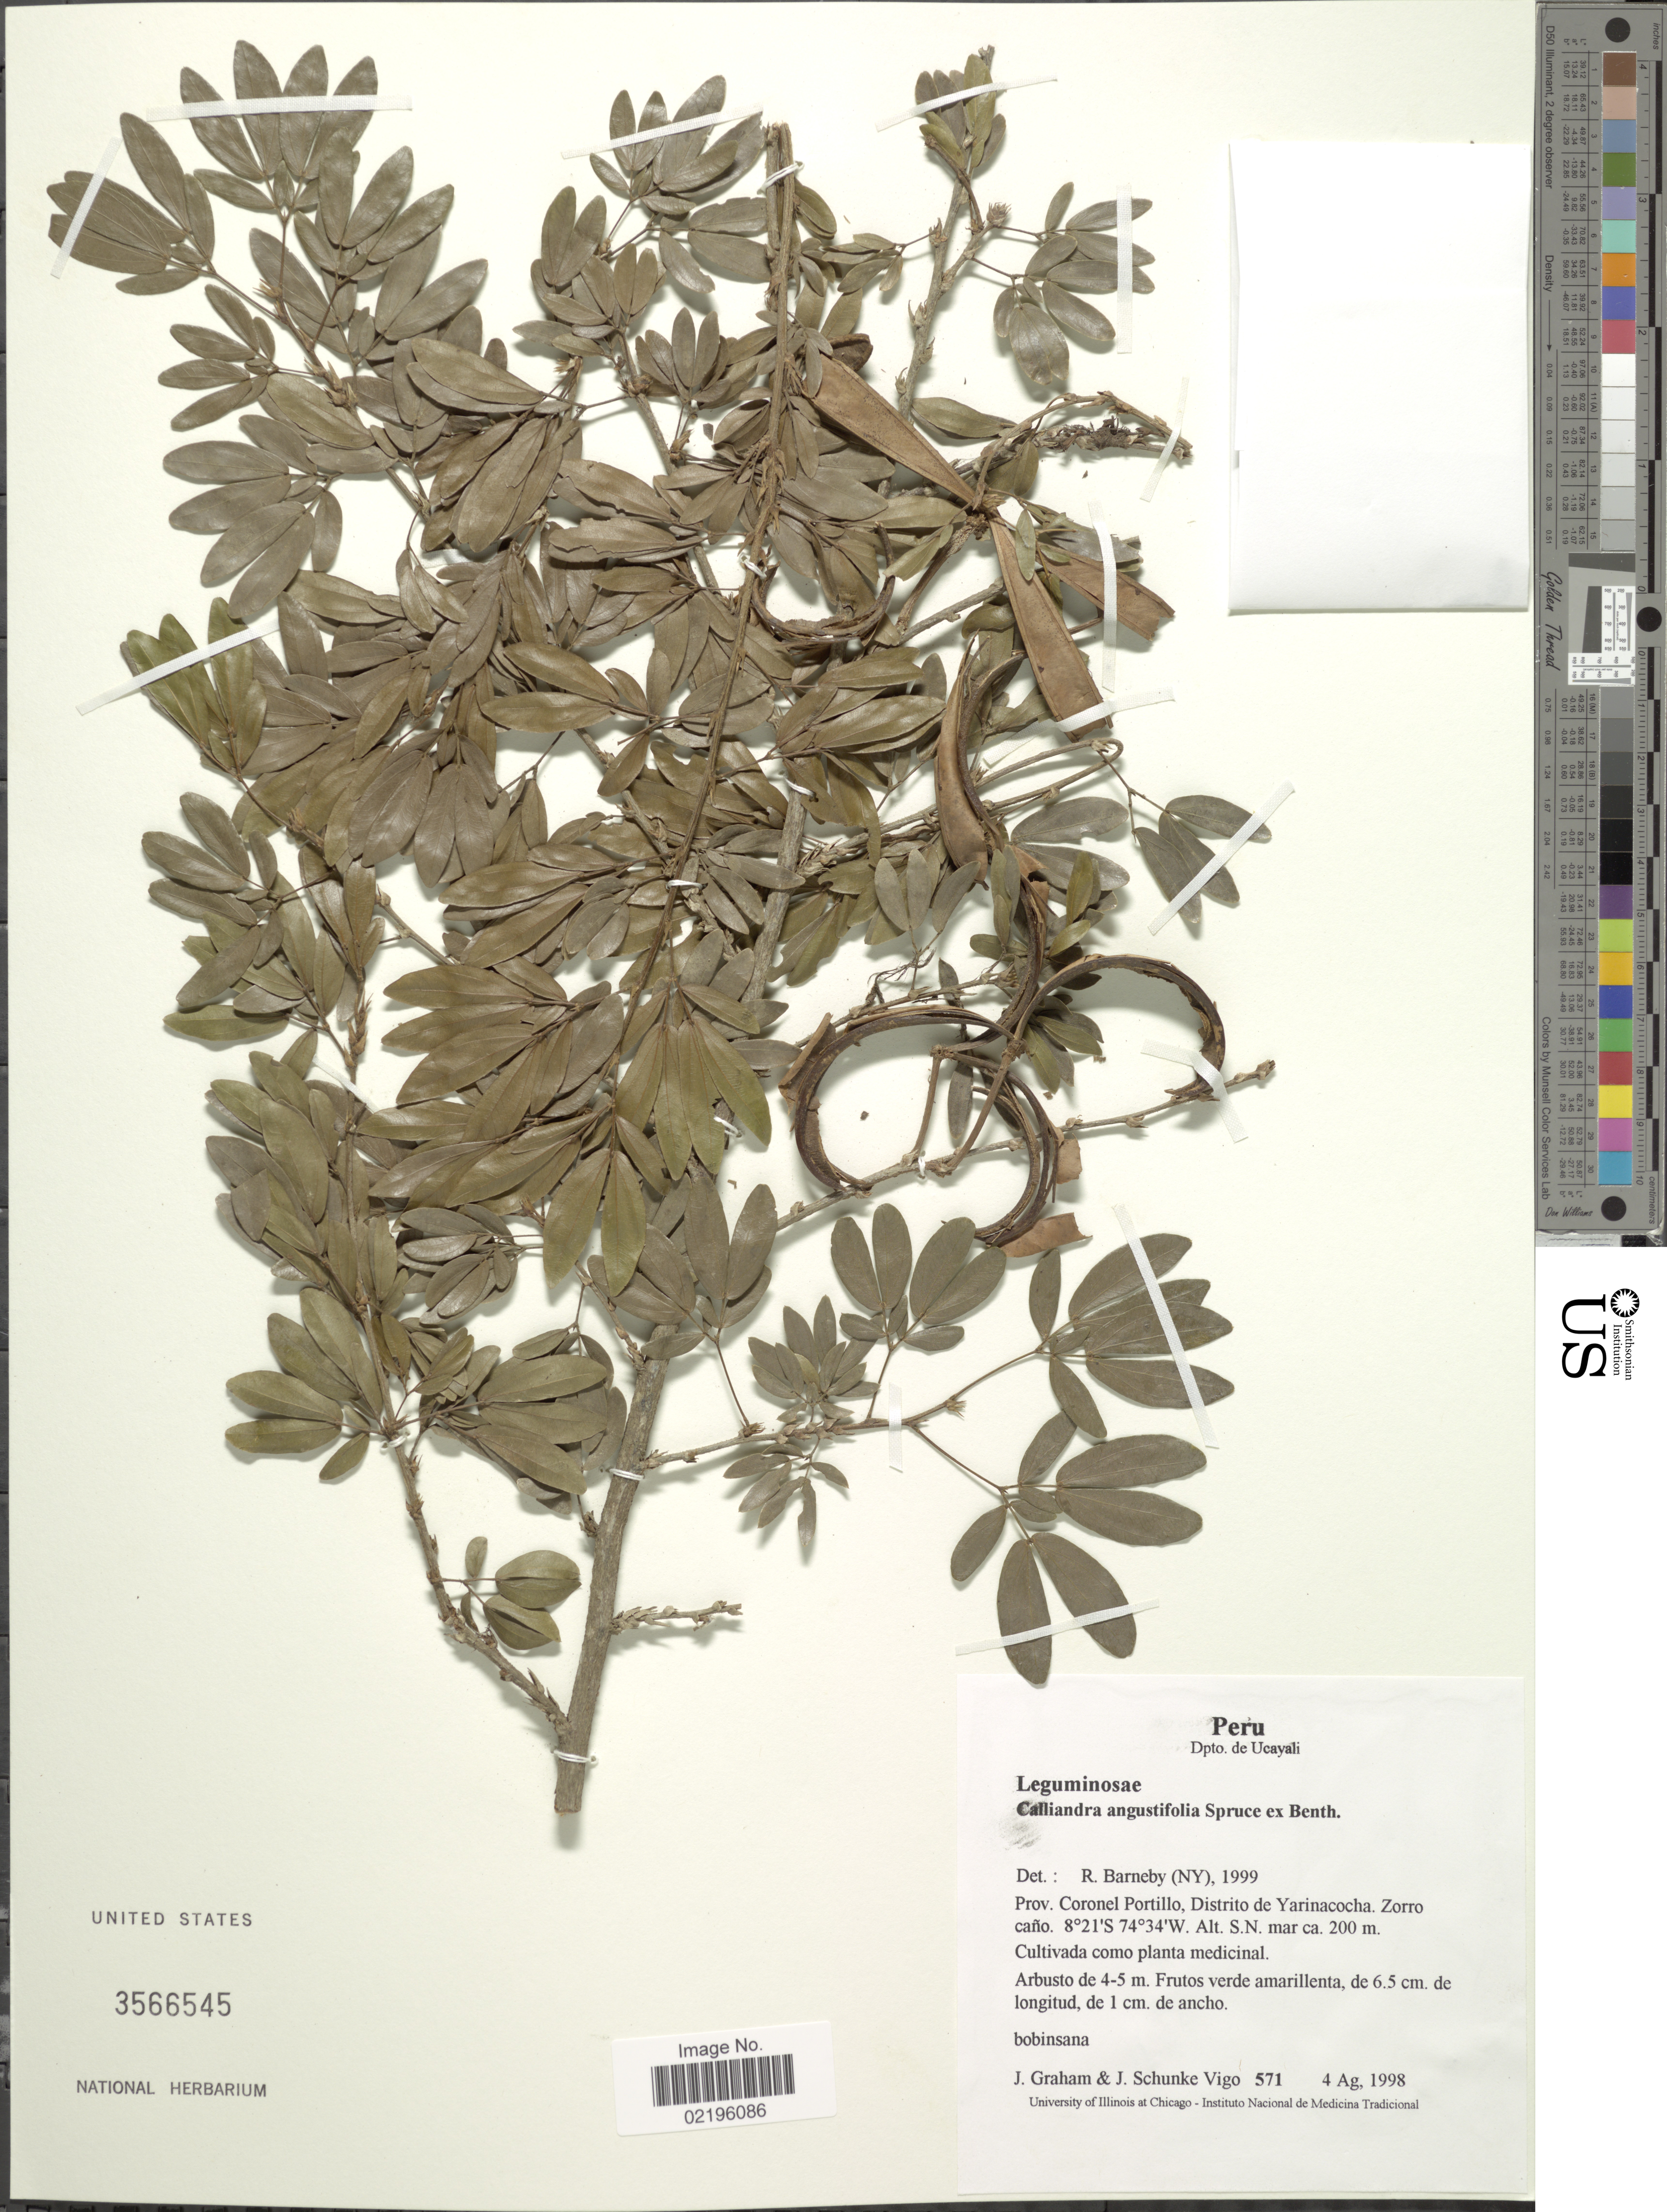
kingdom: Plantae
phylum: Tracheophyta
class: Magnoliopsida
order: Fabales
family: Fabaceae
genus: Calliandra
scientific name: Calliandra angustifolia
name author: Spruce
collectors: J. Graham & J. Schunke Vigo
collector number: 571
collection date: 1998-08-04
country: Peru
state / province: Ucayali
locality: Dpto. Ucayali. Prov. Coronel Portillo, Distrito de Yarinacocha. Zorro cano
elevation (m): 200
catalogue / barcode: US 3566545